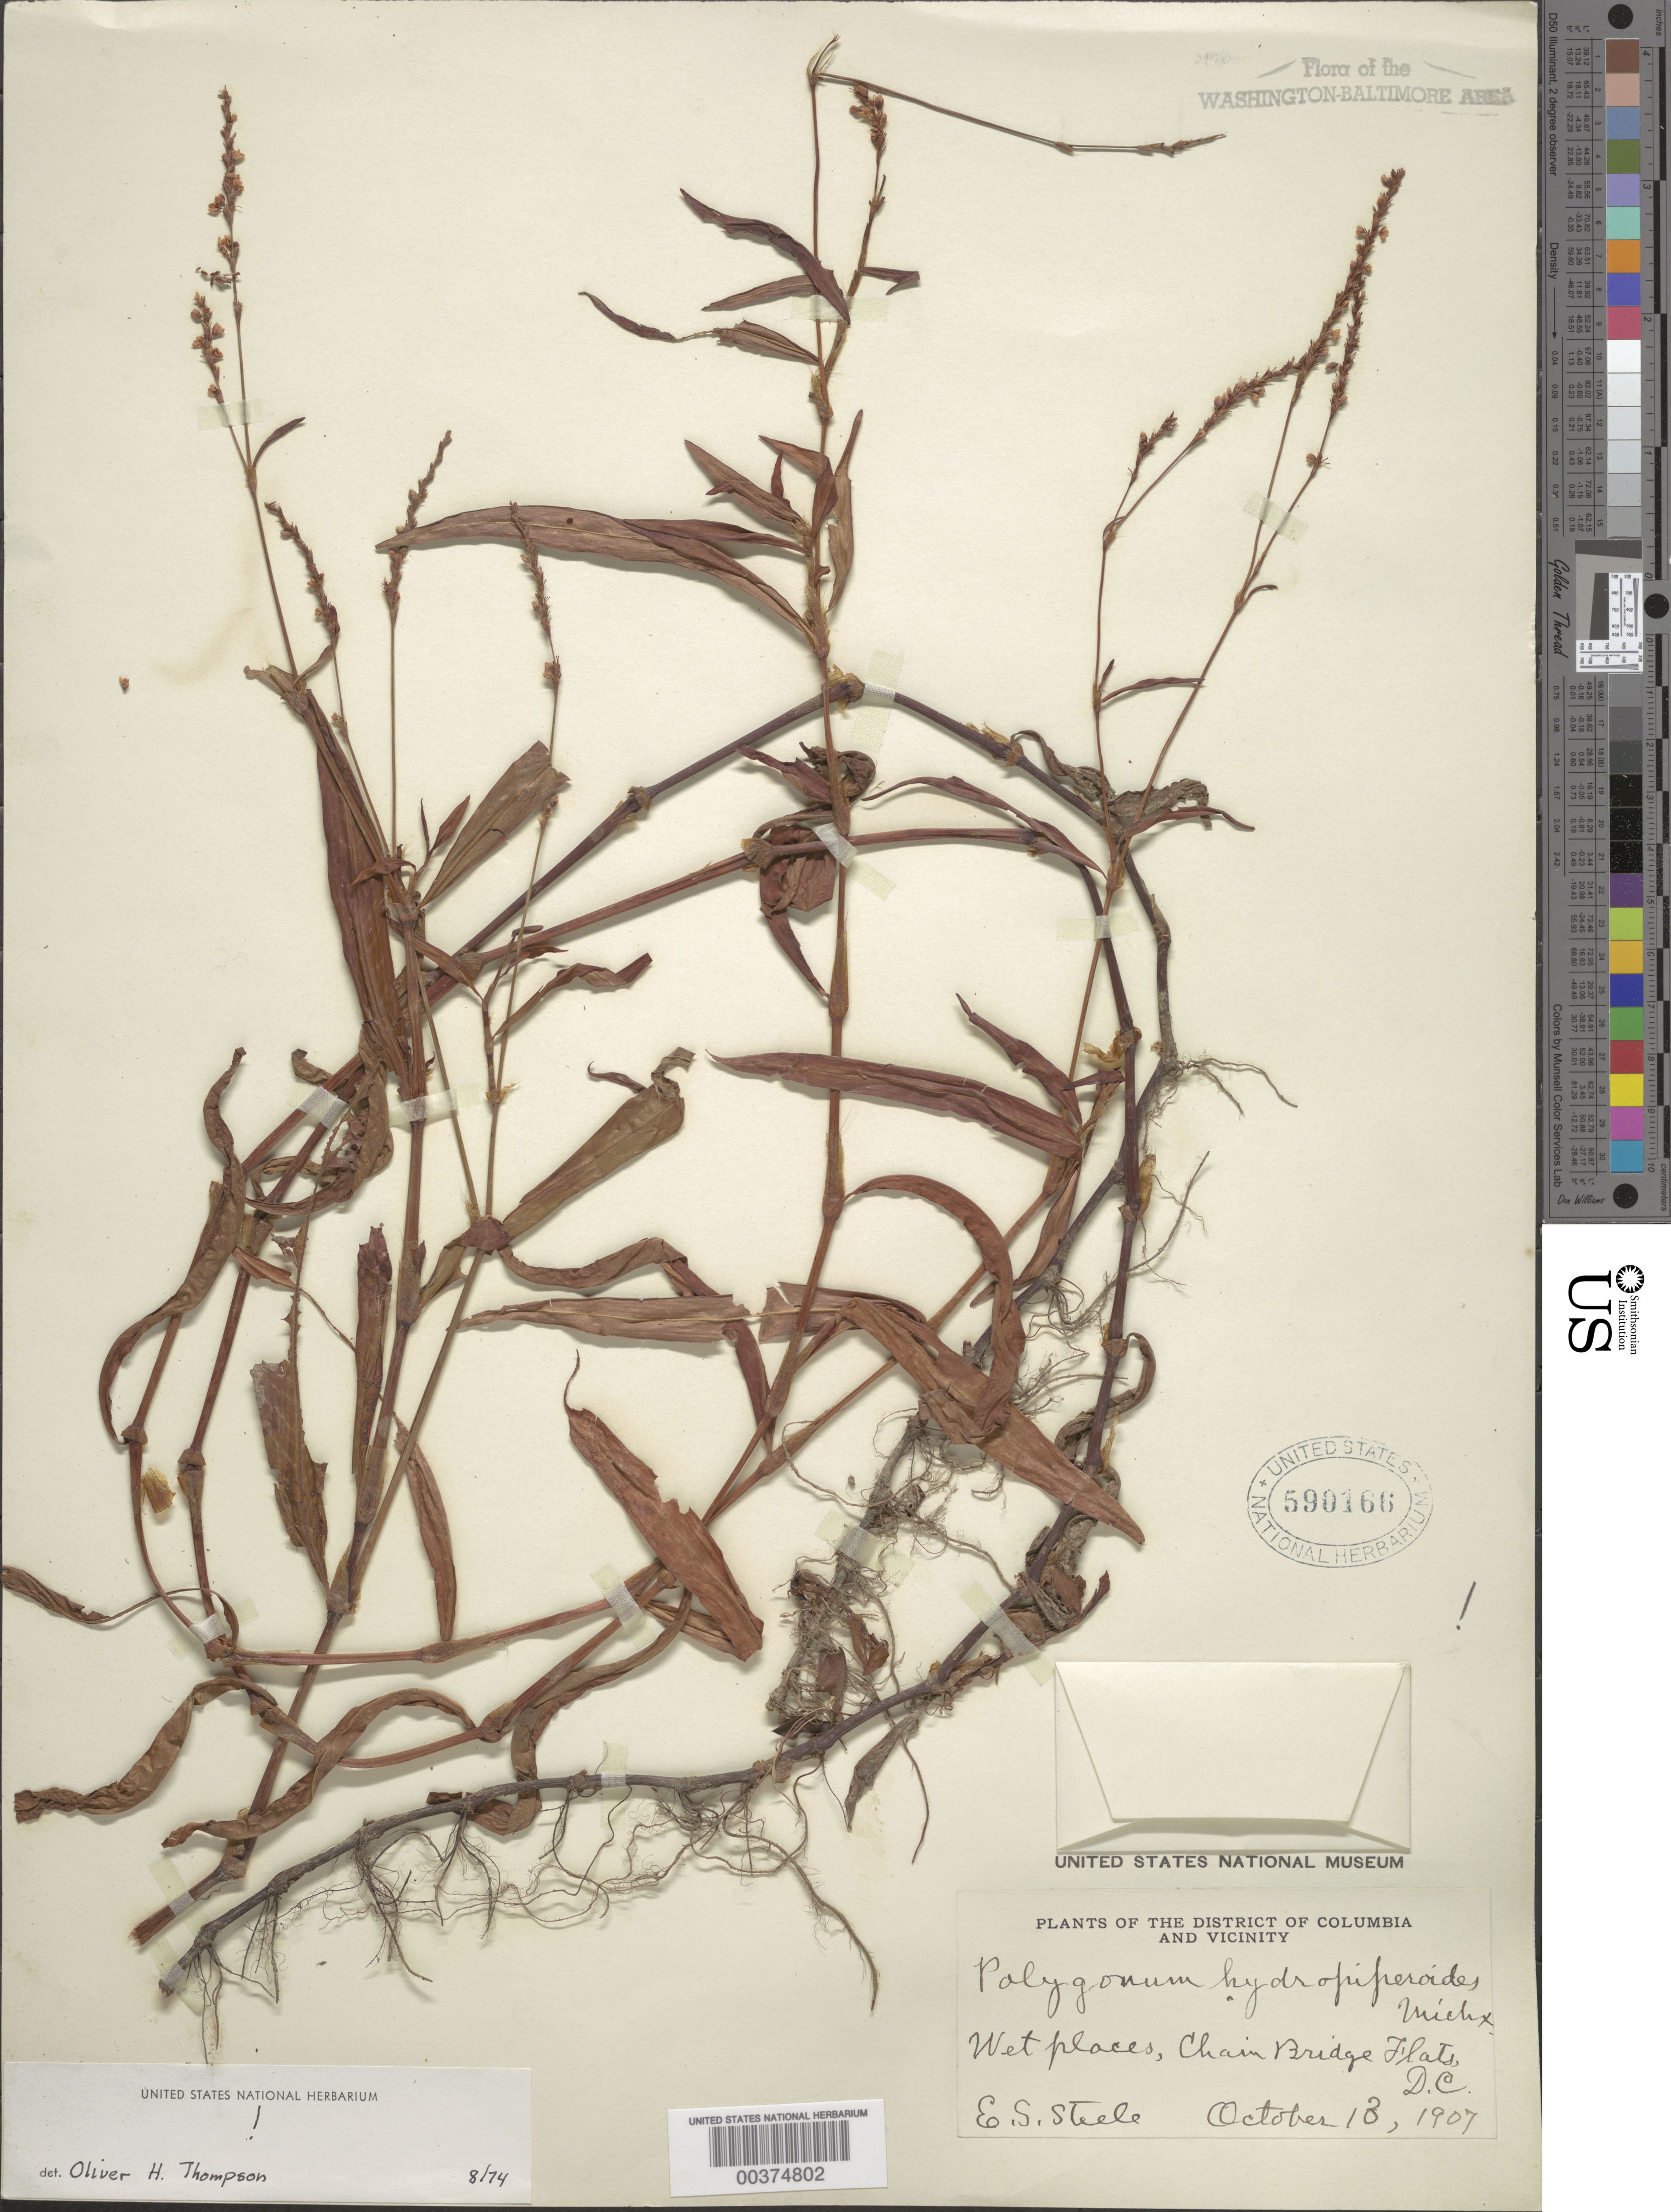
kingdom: Plantae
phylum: Tracheophyta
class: Magnoliopsida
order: Caryophyllales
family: Polygonaceae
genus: Persicaria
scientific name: Persicaria hydropiperoides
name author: (Michx.) Small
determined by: Atha, D. E.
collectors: E. Steele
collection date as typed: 18 Oct 1907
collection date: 1907-10-18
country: United States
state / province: District of Columbia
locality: Chain Bridge Flats C. and O. Canal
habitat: Wet places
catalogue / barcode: US 590166